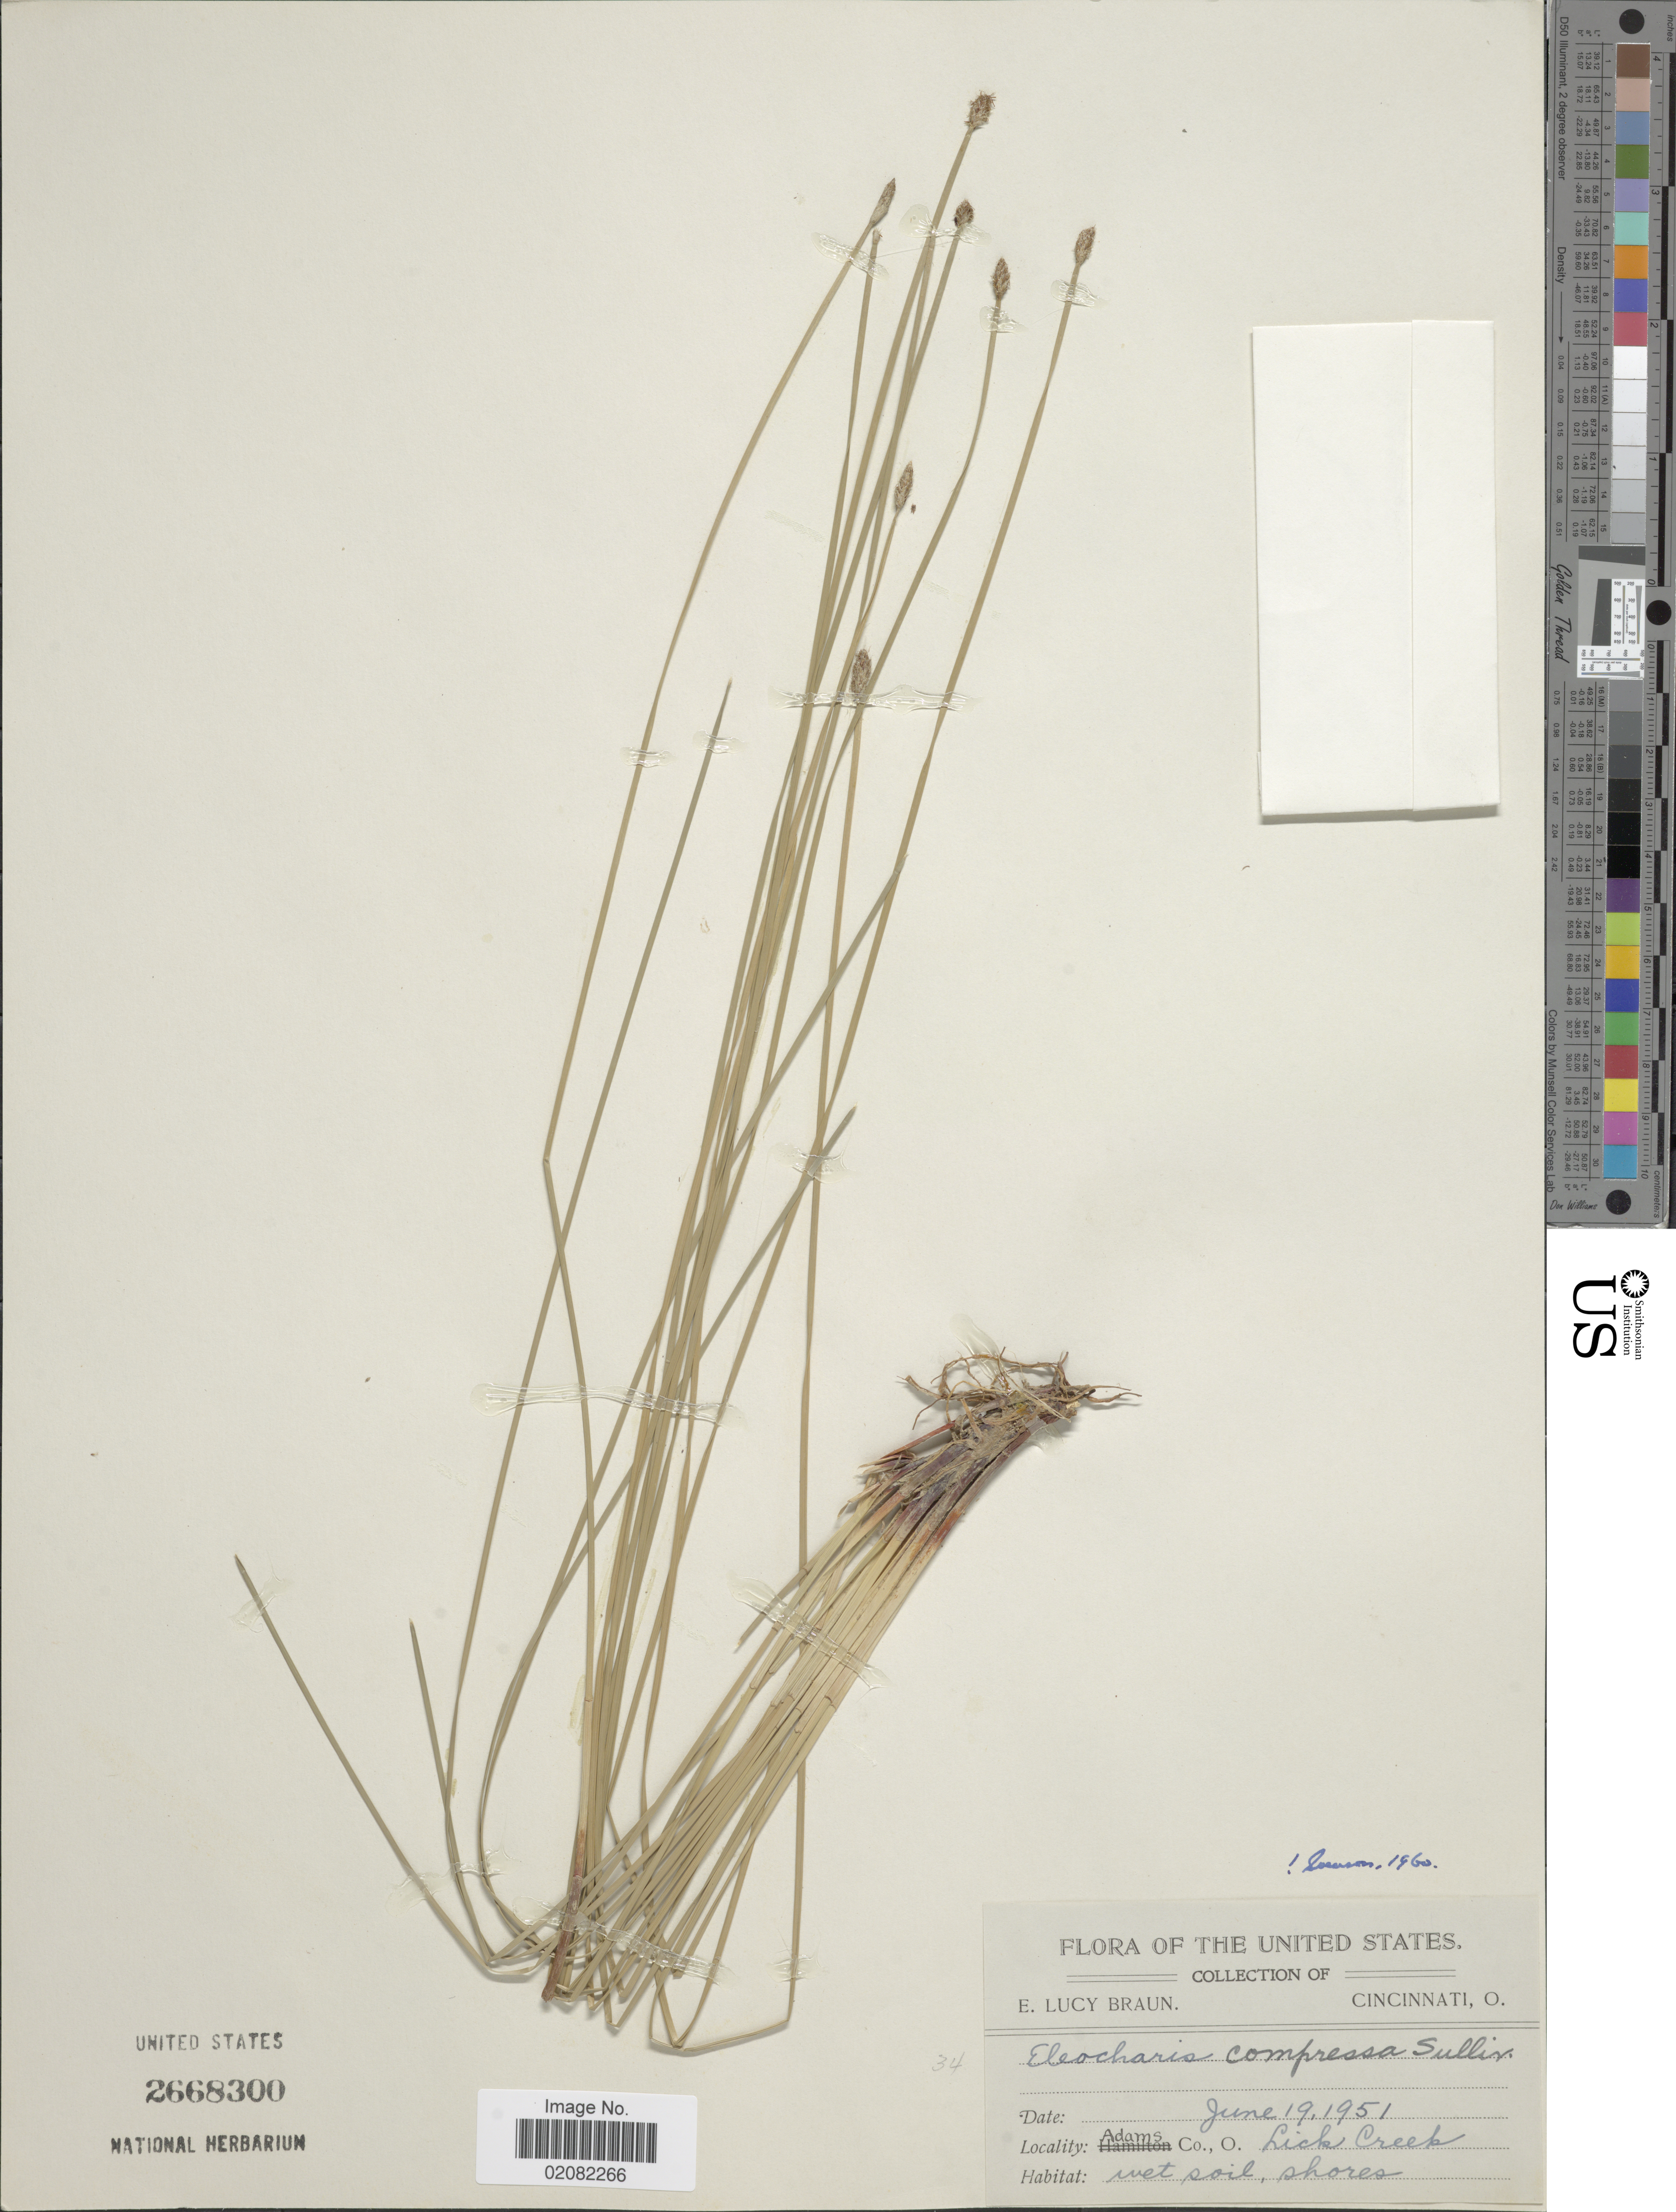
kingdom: Plantae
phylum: Tracheophyta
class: Liliopsida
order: Poales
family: Cyperaceae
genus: Eleocharis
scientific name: Eleocharis compressa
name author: Sull.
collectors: E. L. Braun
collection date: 1951-06-19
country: United States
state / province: Ohio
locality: Adams Co., O., Lick Creek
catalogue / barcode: US 2668300